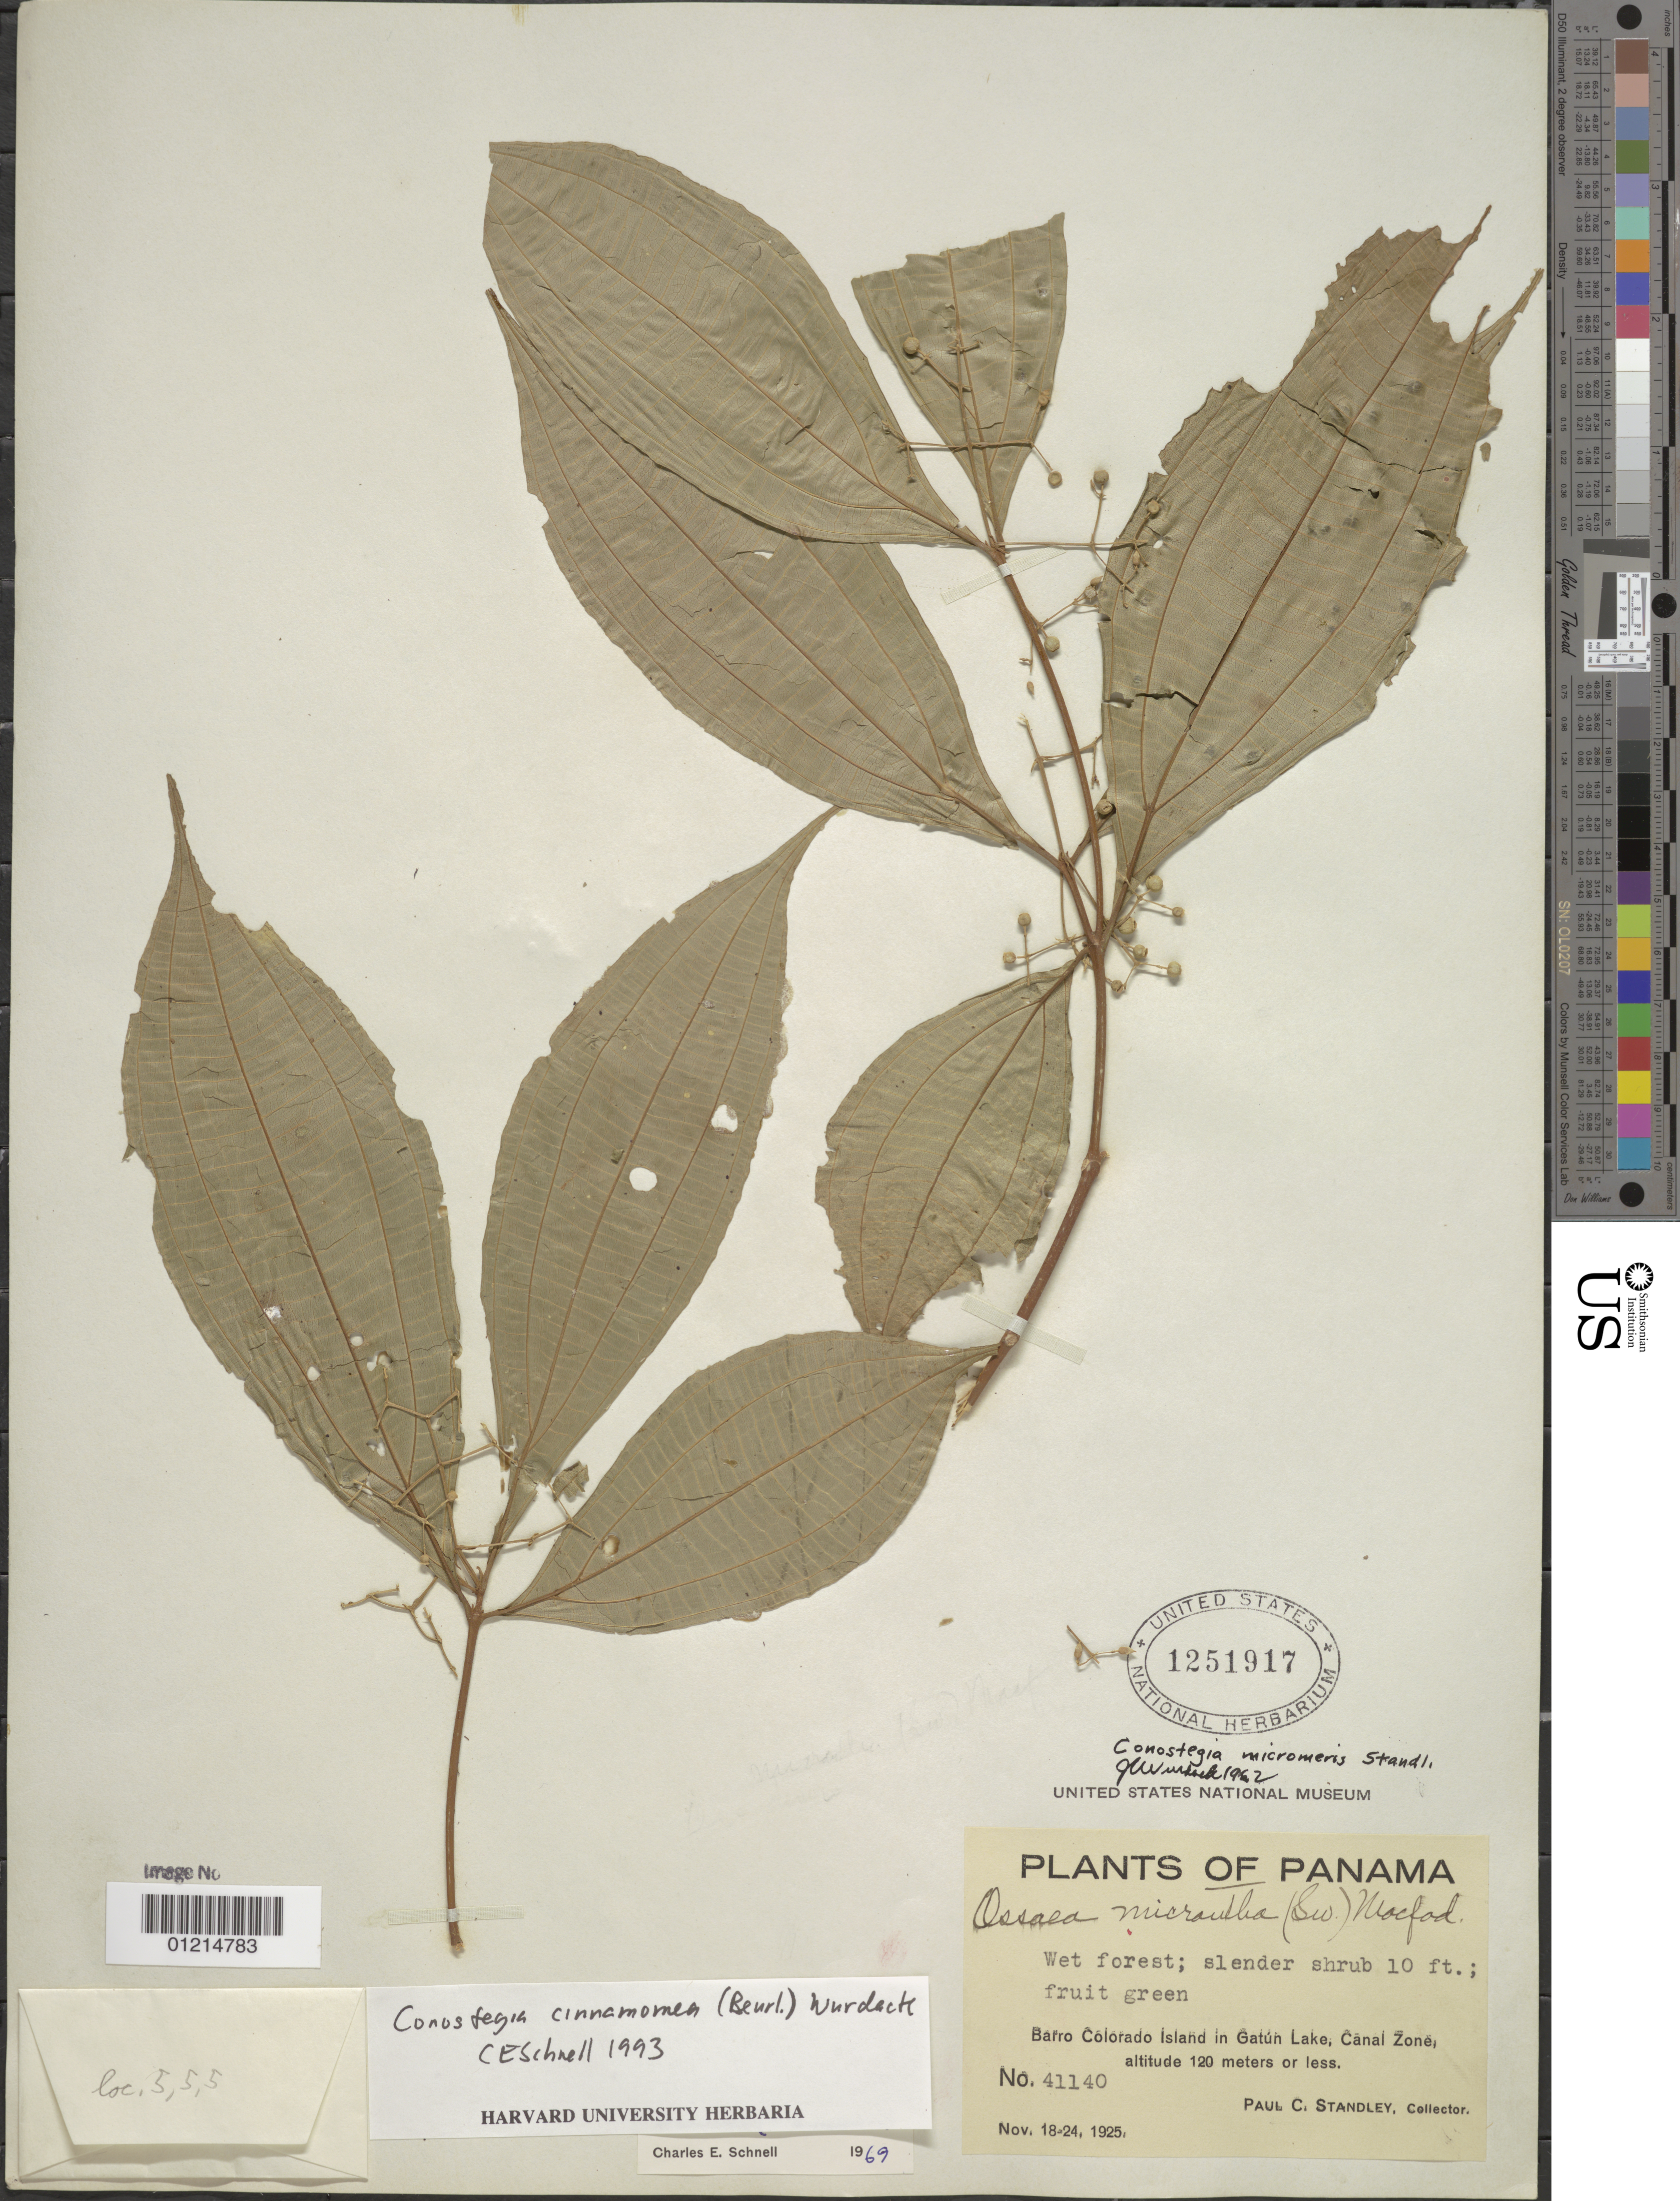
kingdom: Plantae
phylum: Tracheophyta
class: Magnoliopsida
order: Myrtales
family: Melastomataceae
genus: Conostegia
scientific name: Conostegia cinnamomea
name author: (Beurl.) Cogn.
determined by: Schnell, C. E.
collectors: P. C. Standley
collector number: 41140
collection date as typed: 18-24 Nov 1925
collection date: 1925-11-18/1925-11-24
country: Panama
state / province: Panamá Oeste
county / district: Canal Zone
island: Barro Colorado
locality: Barro Colorado Island in Gatun Lake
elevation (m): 120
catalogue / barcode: US 1251917